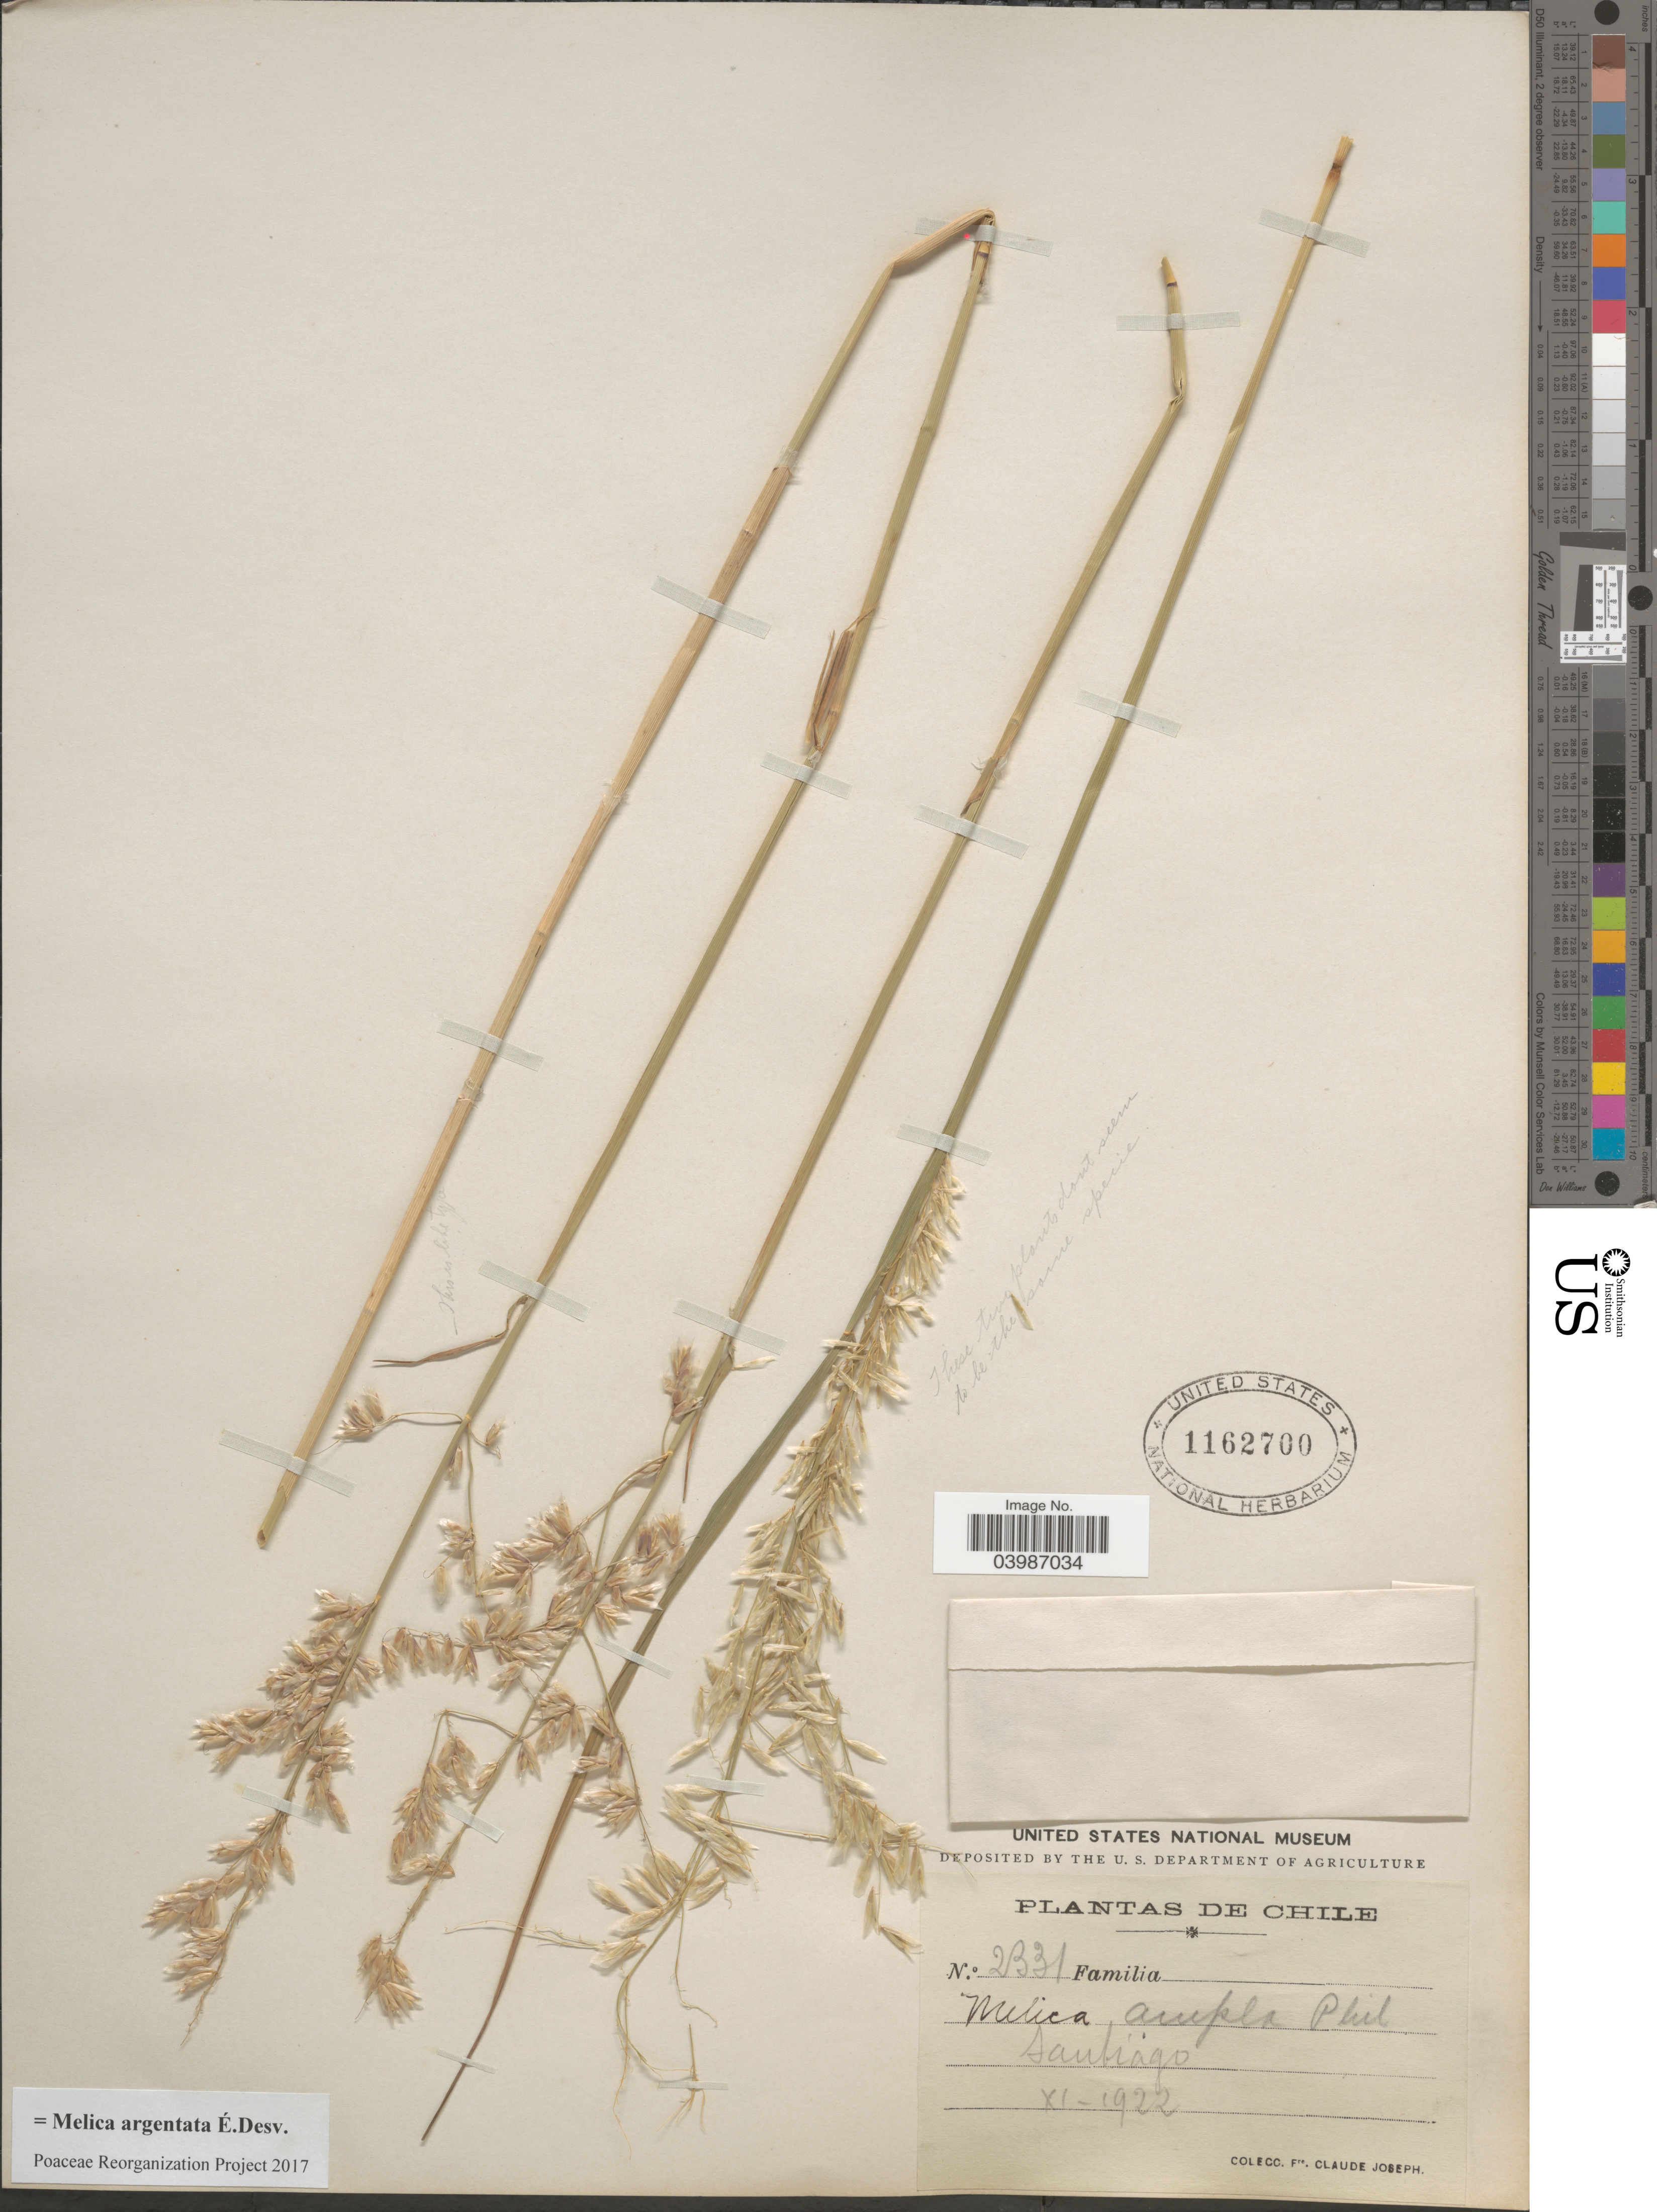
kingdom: Plantae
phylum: Tracheophyta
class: Liliopsida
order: Poales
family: Poaceae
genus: Melica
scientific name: Melica argentata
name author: É. Desv.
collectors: Bro. Claude-Joseph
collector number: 2331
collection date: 1922-11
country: Chile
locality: Santiago.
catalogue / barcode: US 1162700